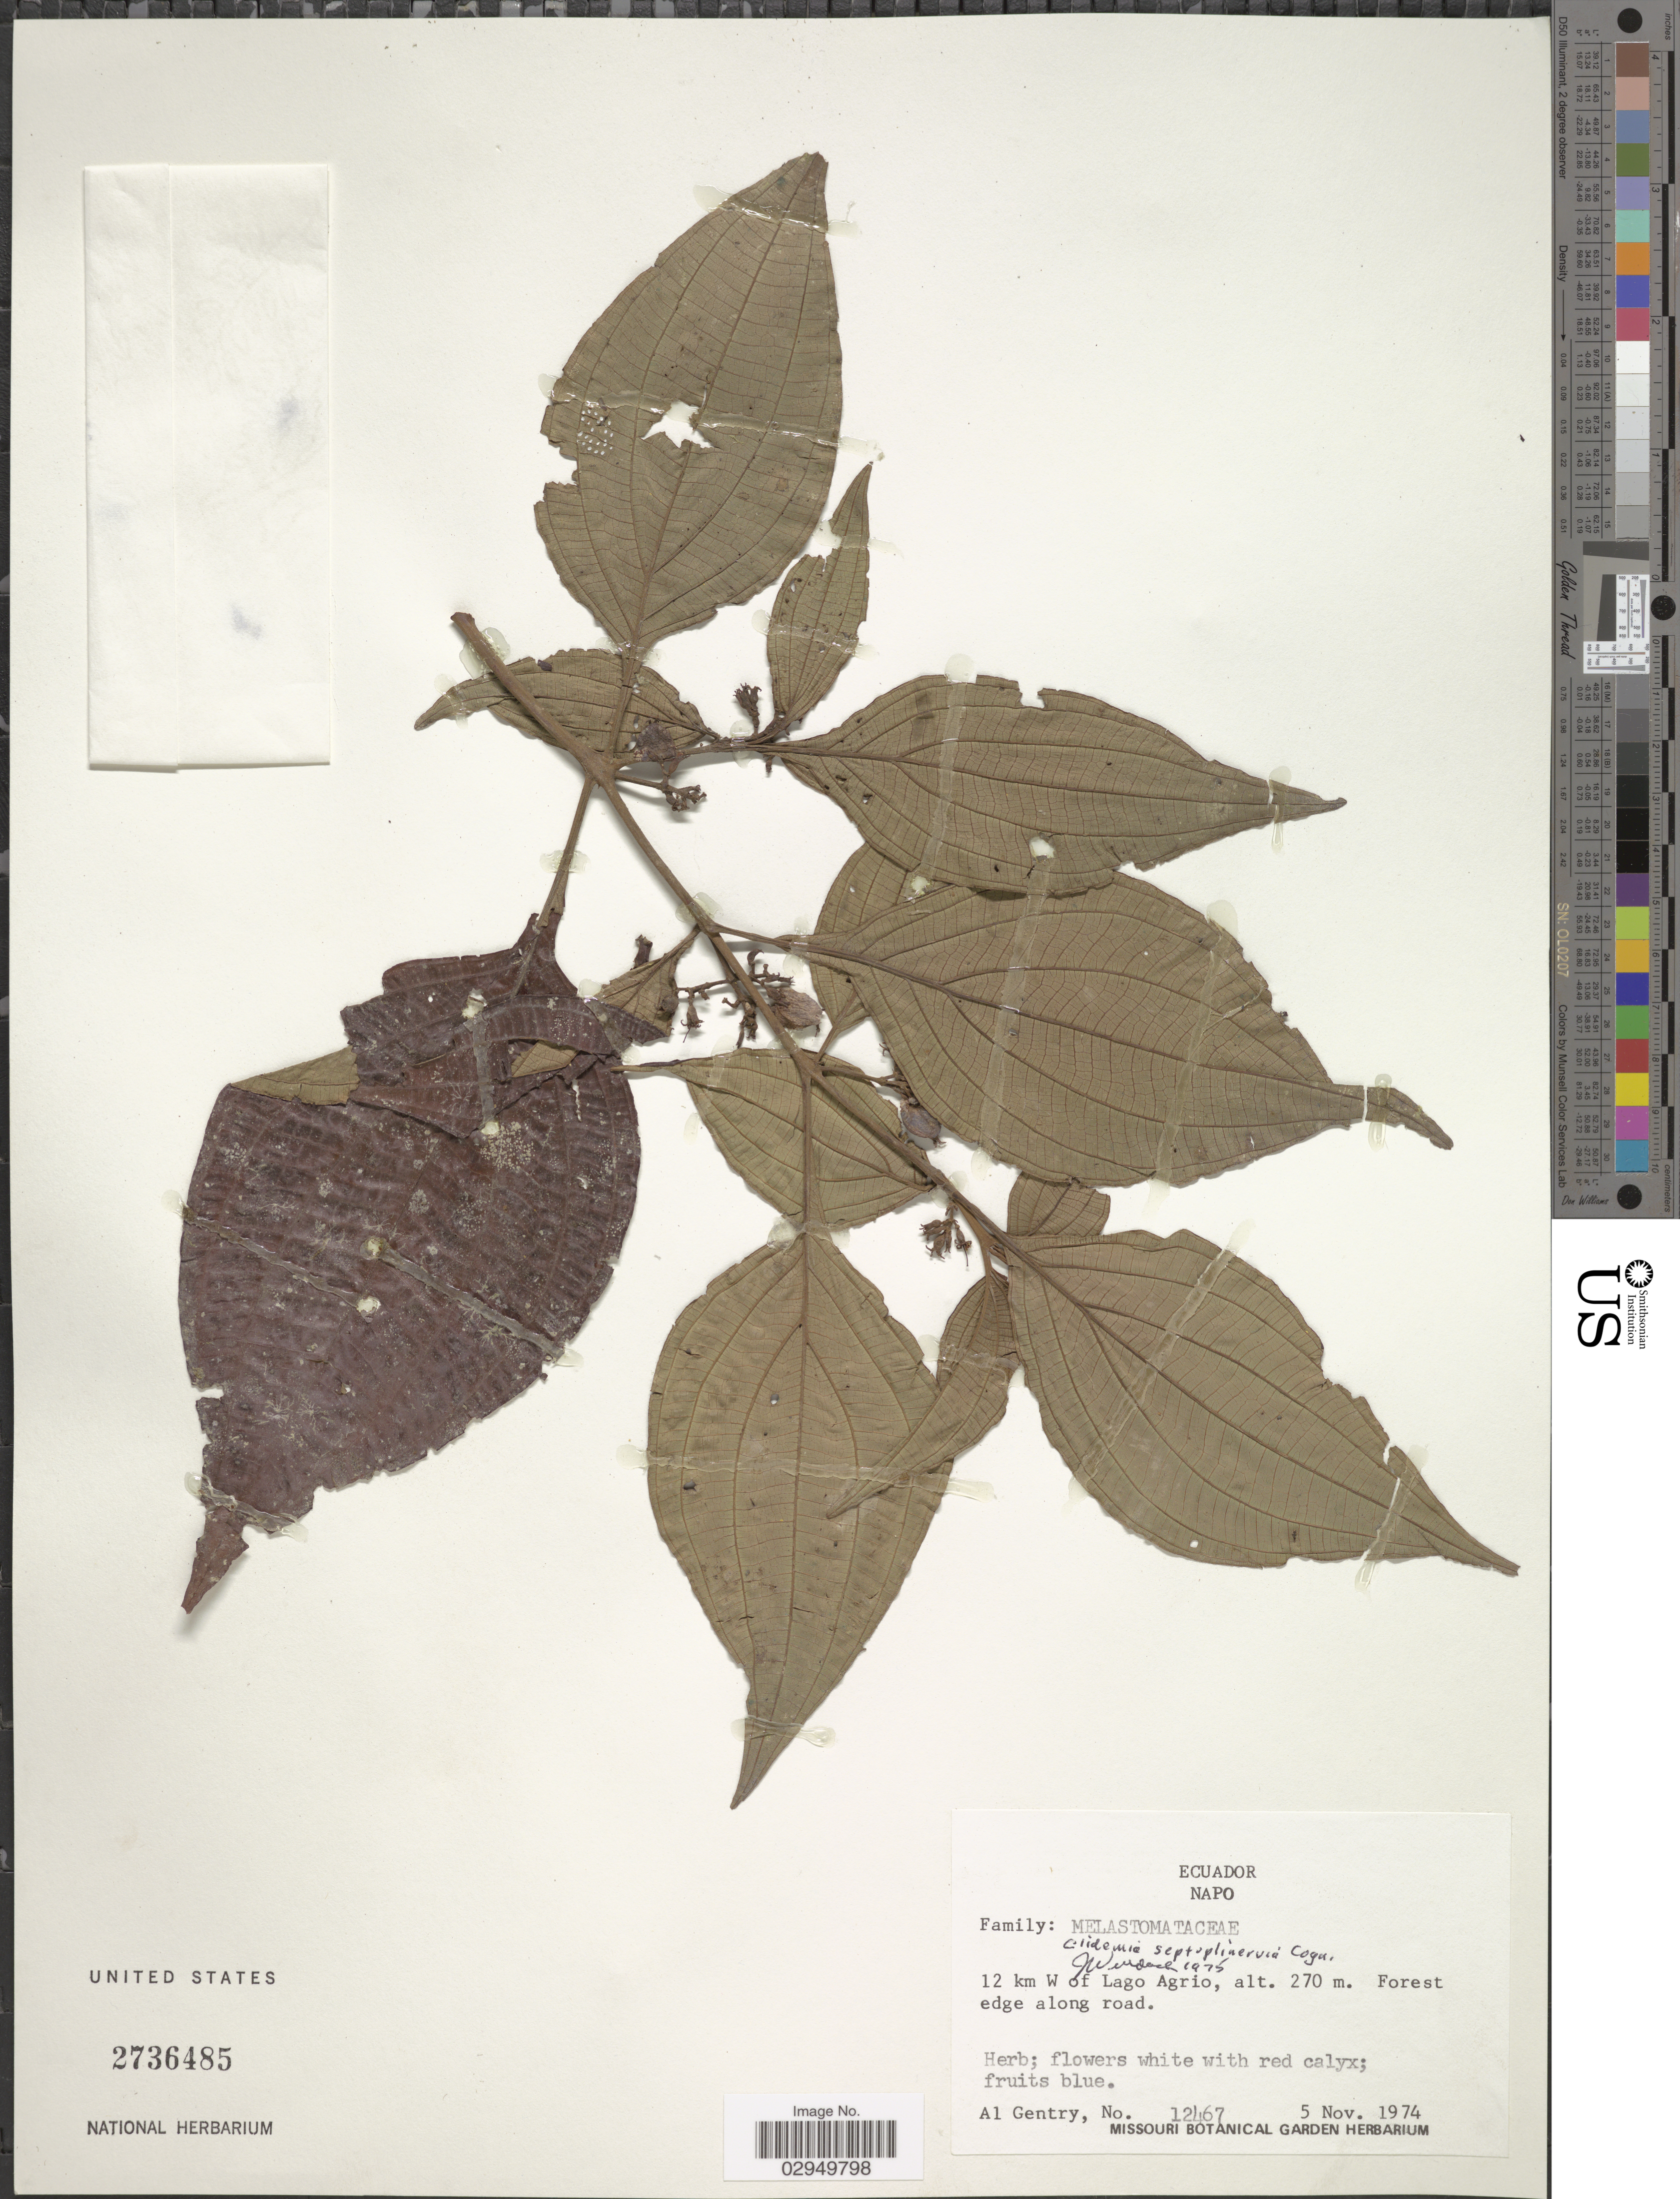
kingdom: Plantae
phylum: Tracheophyta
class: Magnoliopsida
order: Myrtales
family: Melastomataceae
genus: Clidemia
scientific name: Clidemia septuplinervia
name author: Cogn.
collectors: A. H. Gentry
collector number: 12467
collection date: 1974-11-05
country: Ecuador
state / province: Napo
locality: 12 km W of Lago Agrio.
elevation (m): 270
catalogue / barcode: US 2736485